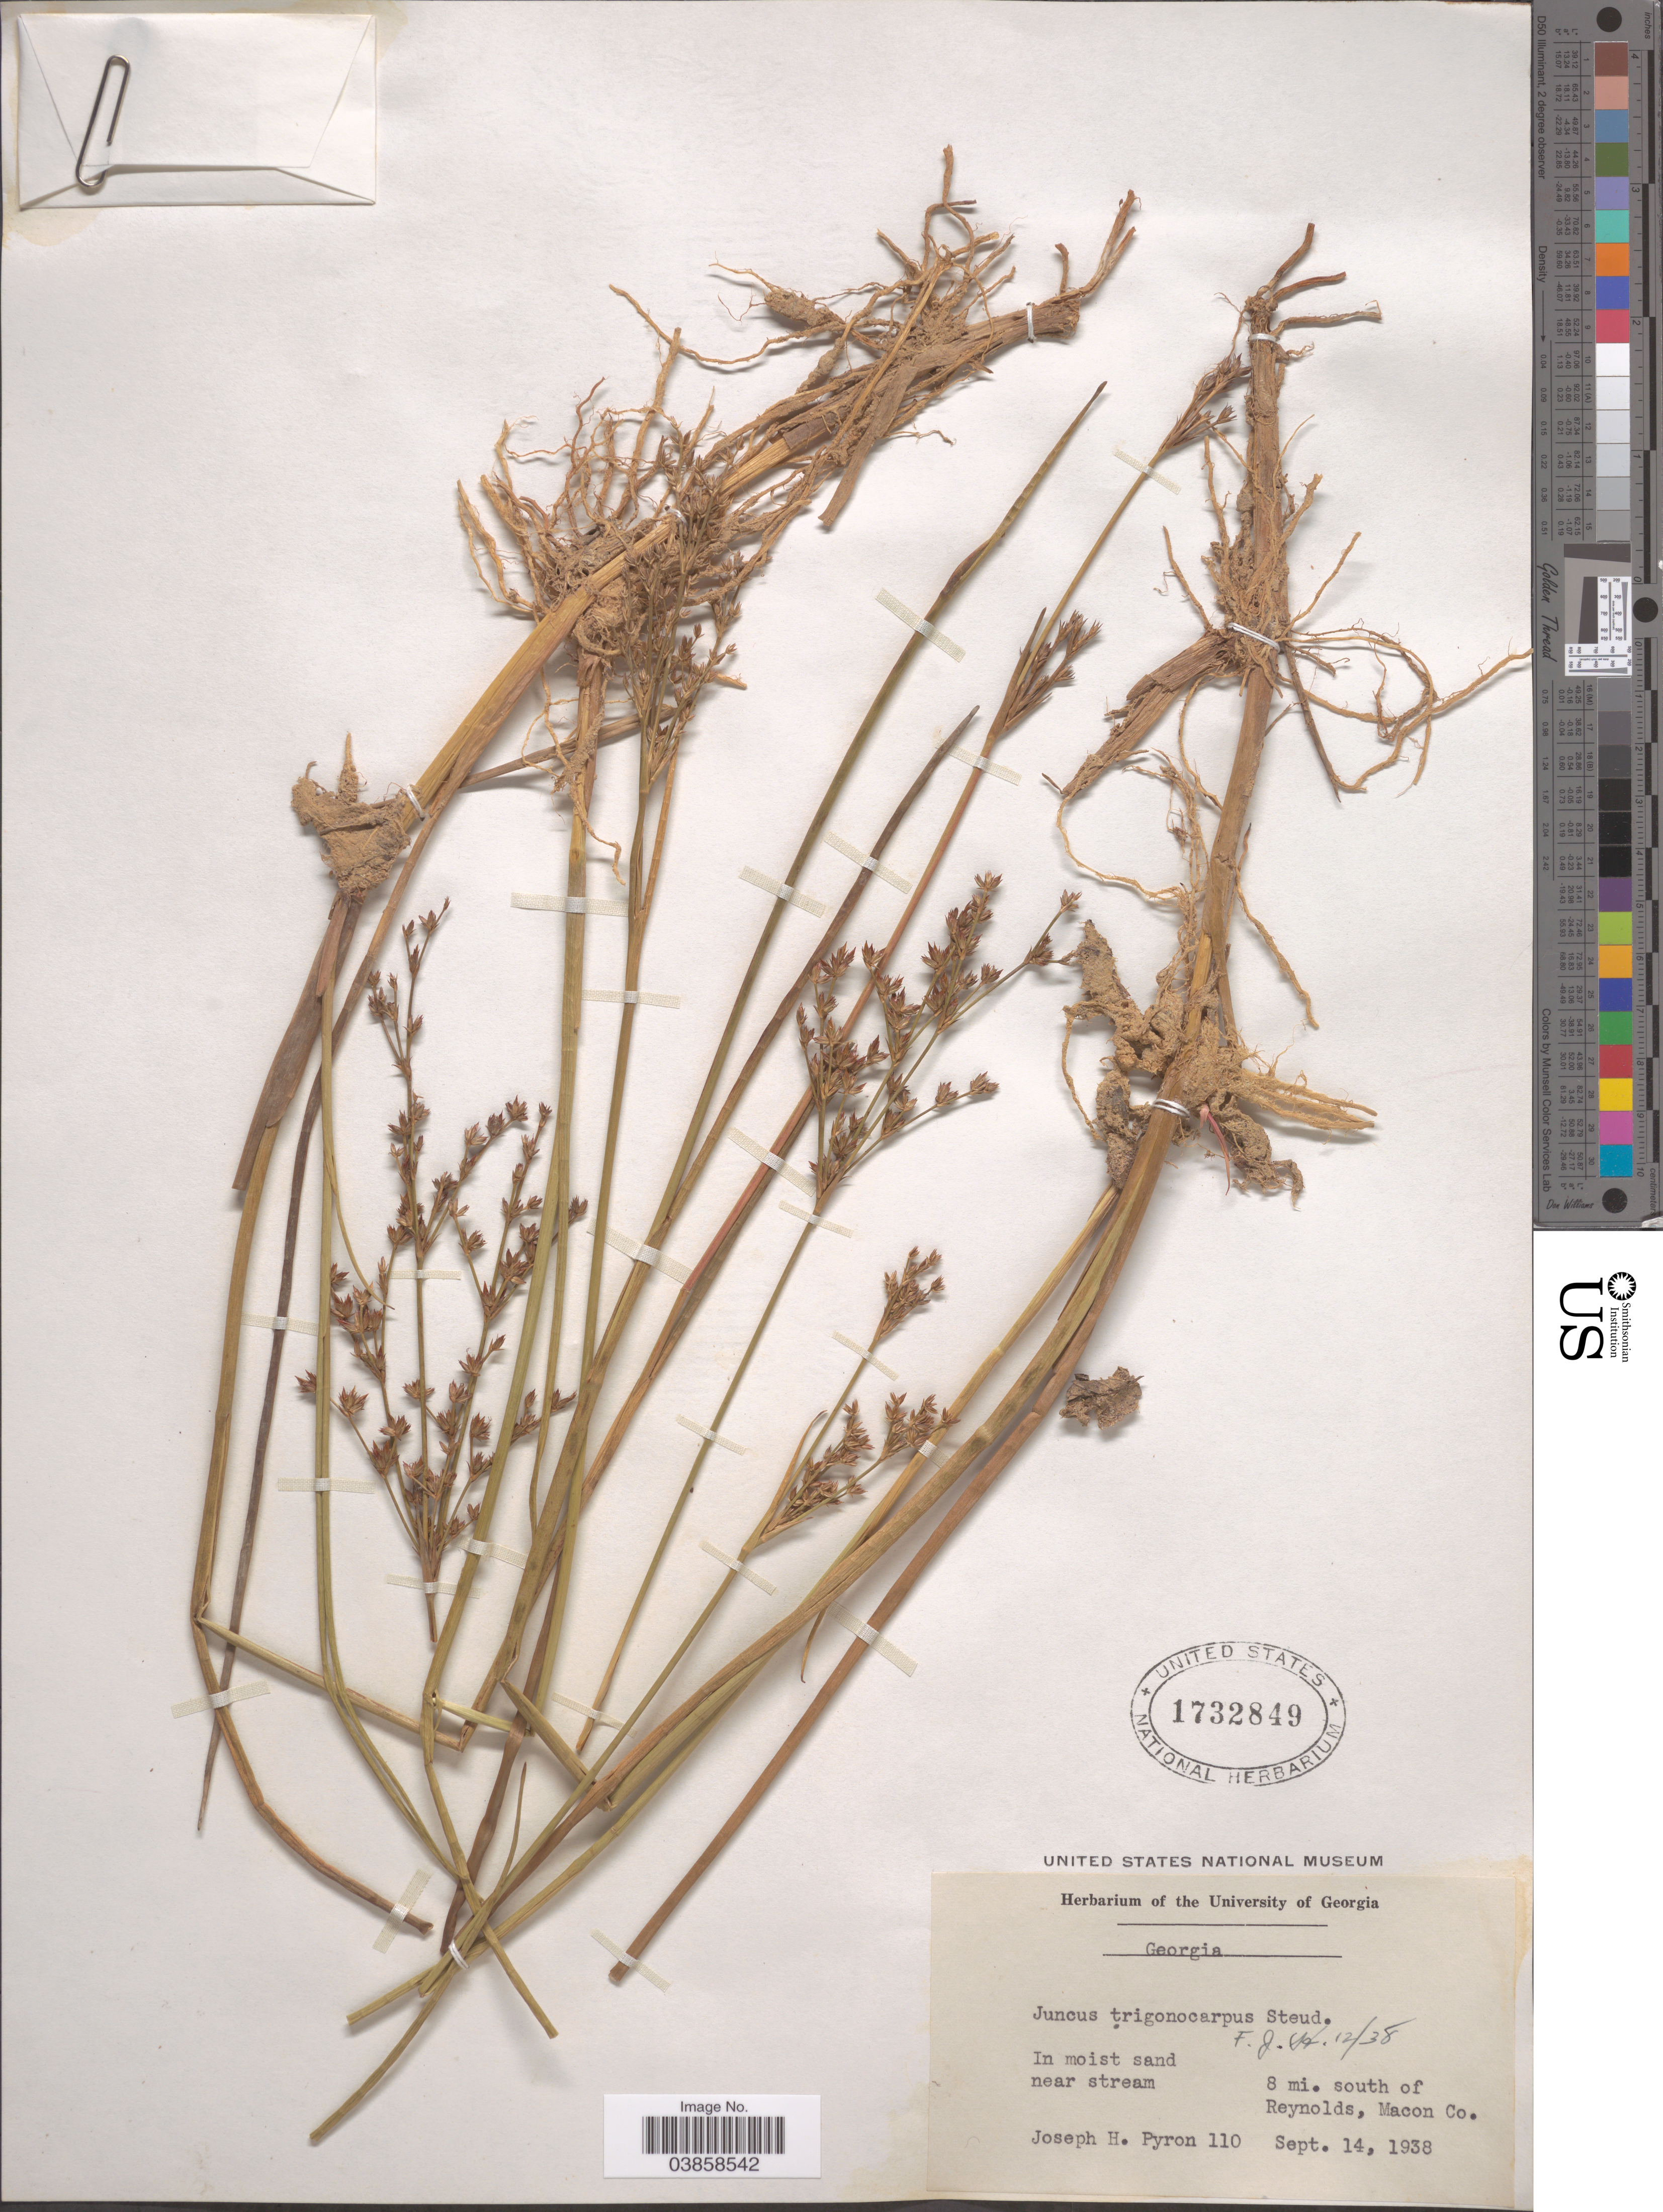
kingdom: Plantae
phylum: Tracheophyta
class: Liliopsida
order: Poales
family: Juncaceae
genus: Juncus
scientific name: Juncus trigonocarpus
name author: Steud.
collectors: J. H. Pyron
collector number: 110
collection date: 1938-09-14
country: United States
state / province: Georgia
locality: In moist sand near stream. 8 mi. south of Reynolds, Macon Co.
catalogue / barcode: US 1732849